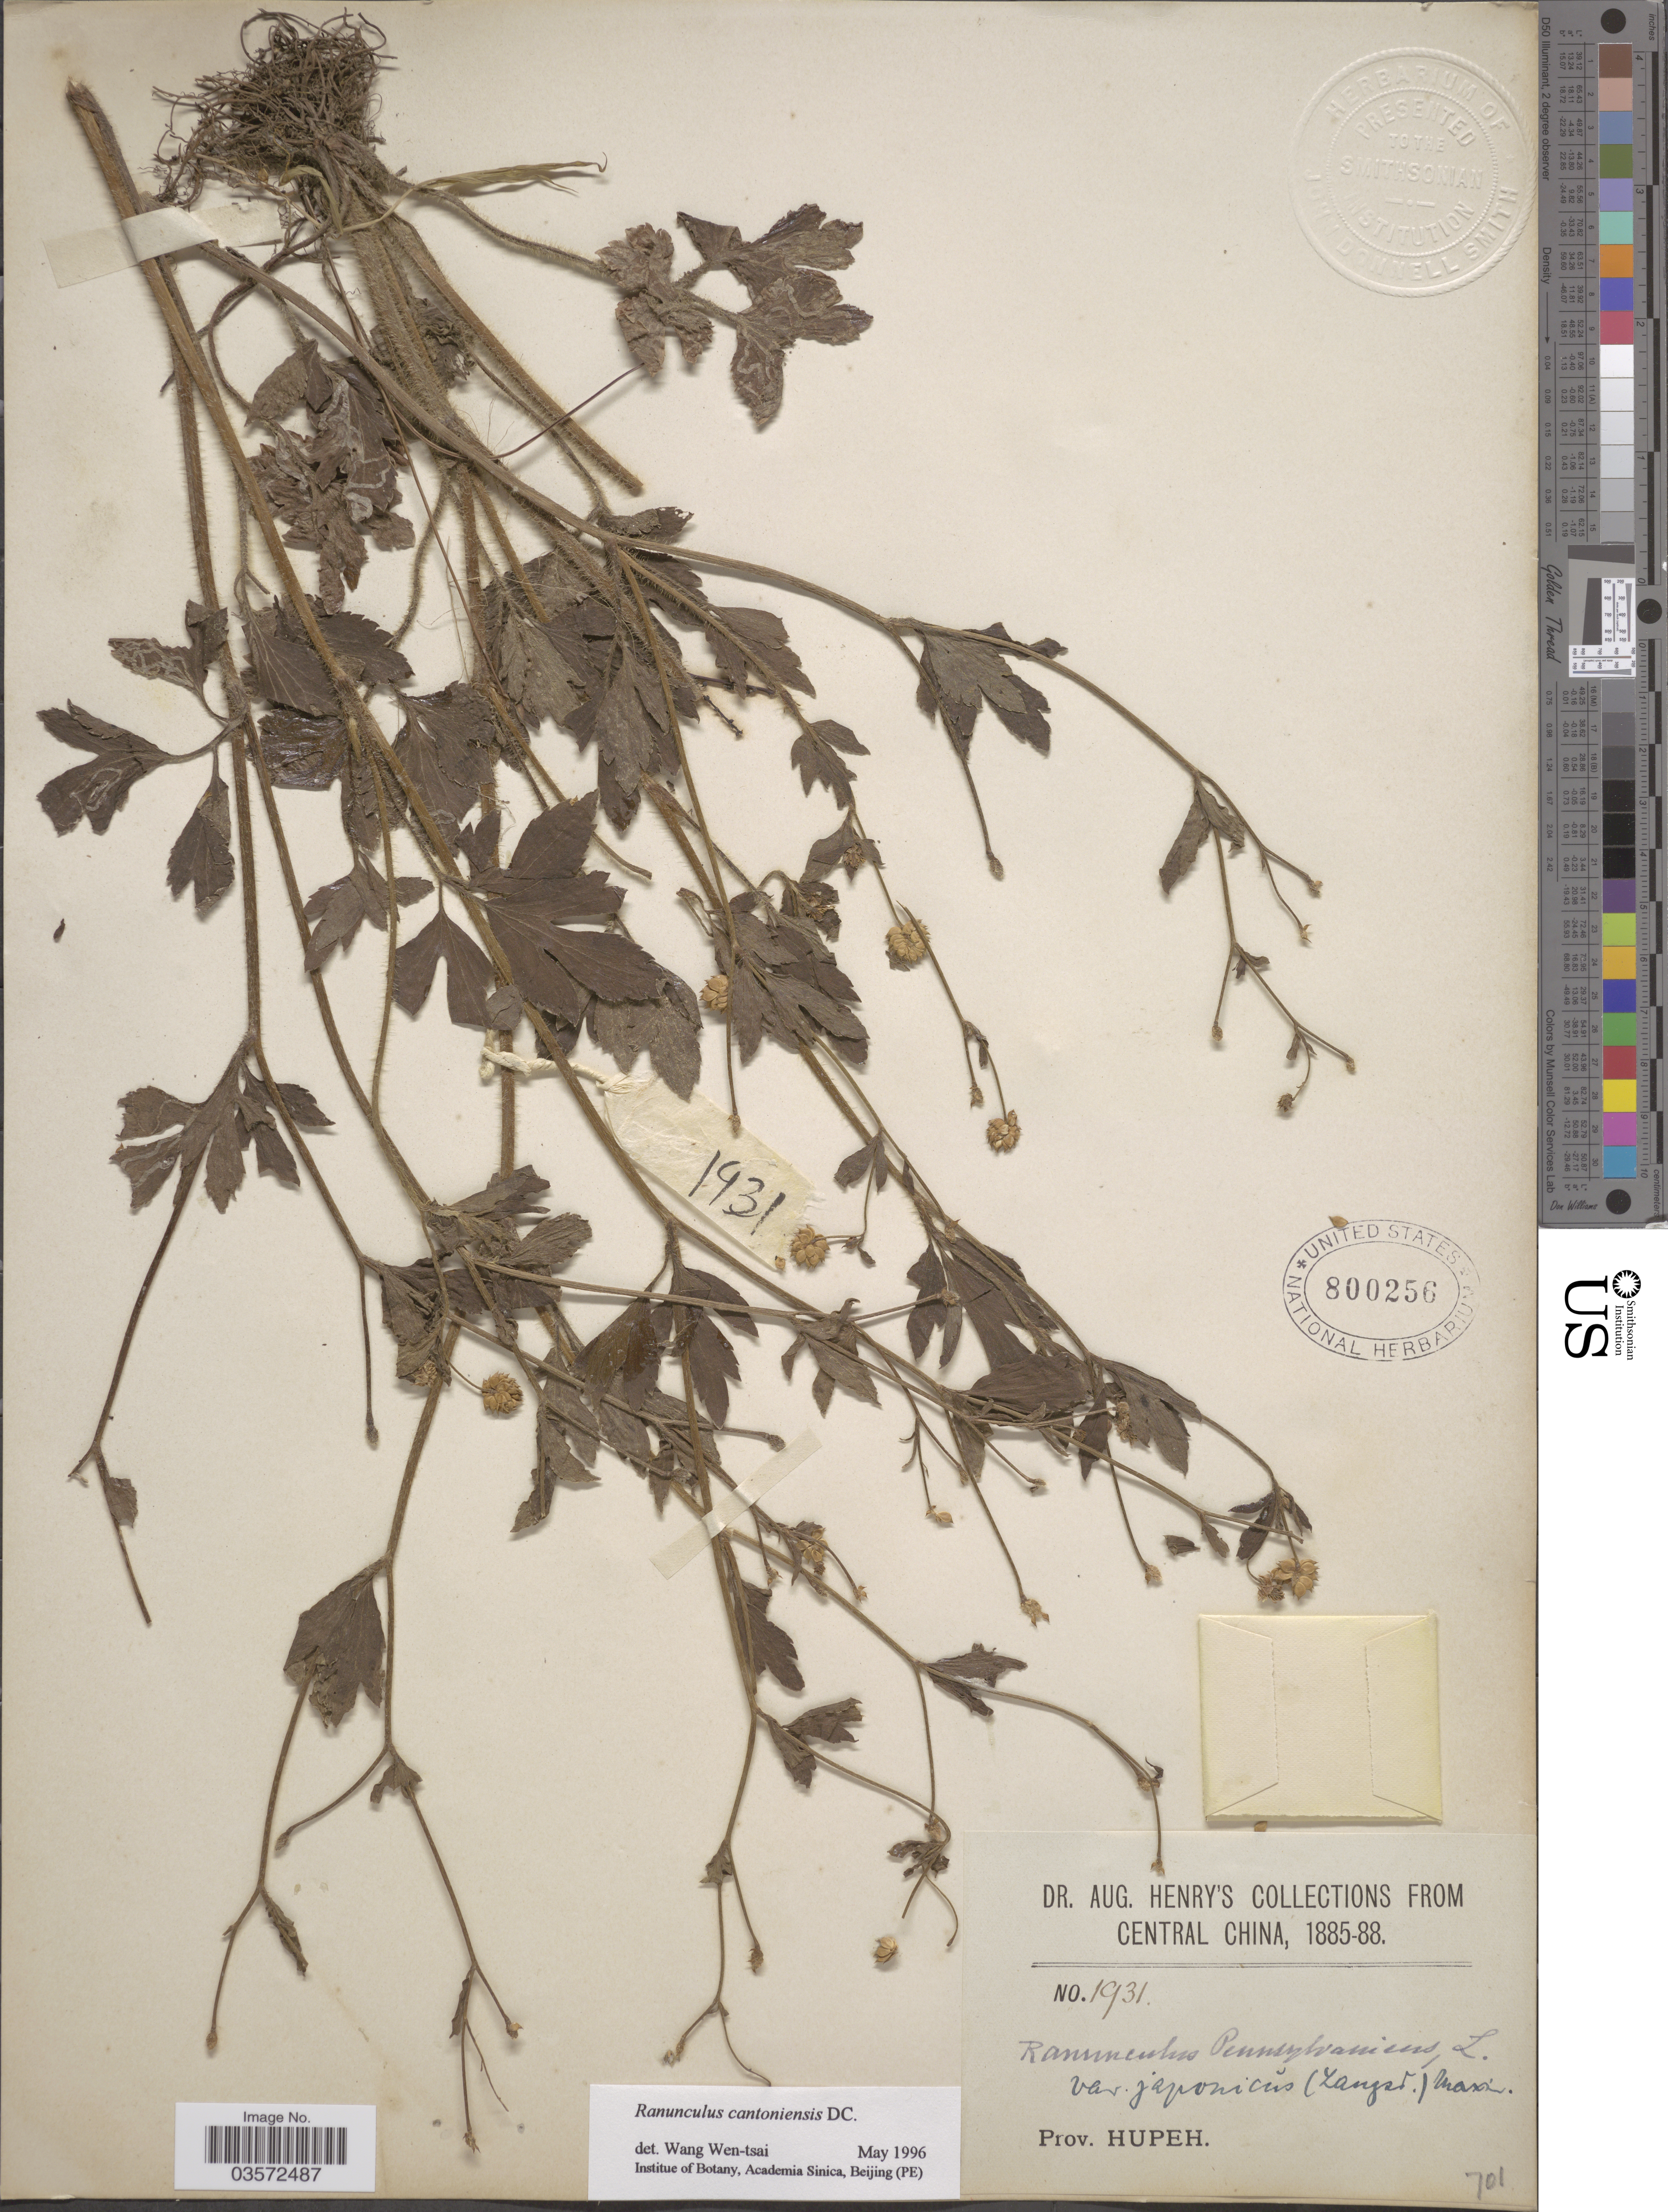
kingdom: Plantae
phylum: Tracheophyta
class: Magnoliopsida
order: Ranunculales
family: Ranunculaceae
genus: Ranunculus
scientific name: Ranunculus cantoniensis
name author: DC.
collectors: A. Henry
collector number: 1931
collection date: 1885/1888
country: China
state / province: Hubei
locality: Central China. Prov. Hupeh.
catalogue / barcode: US 800256